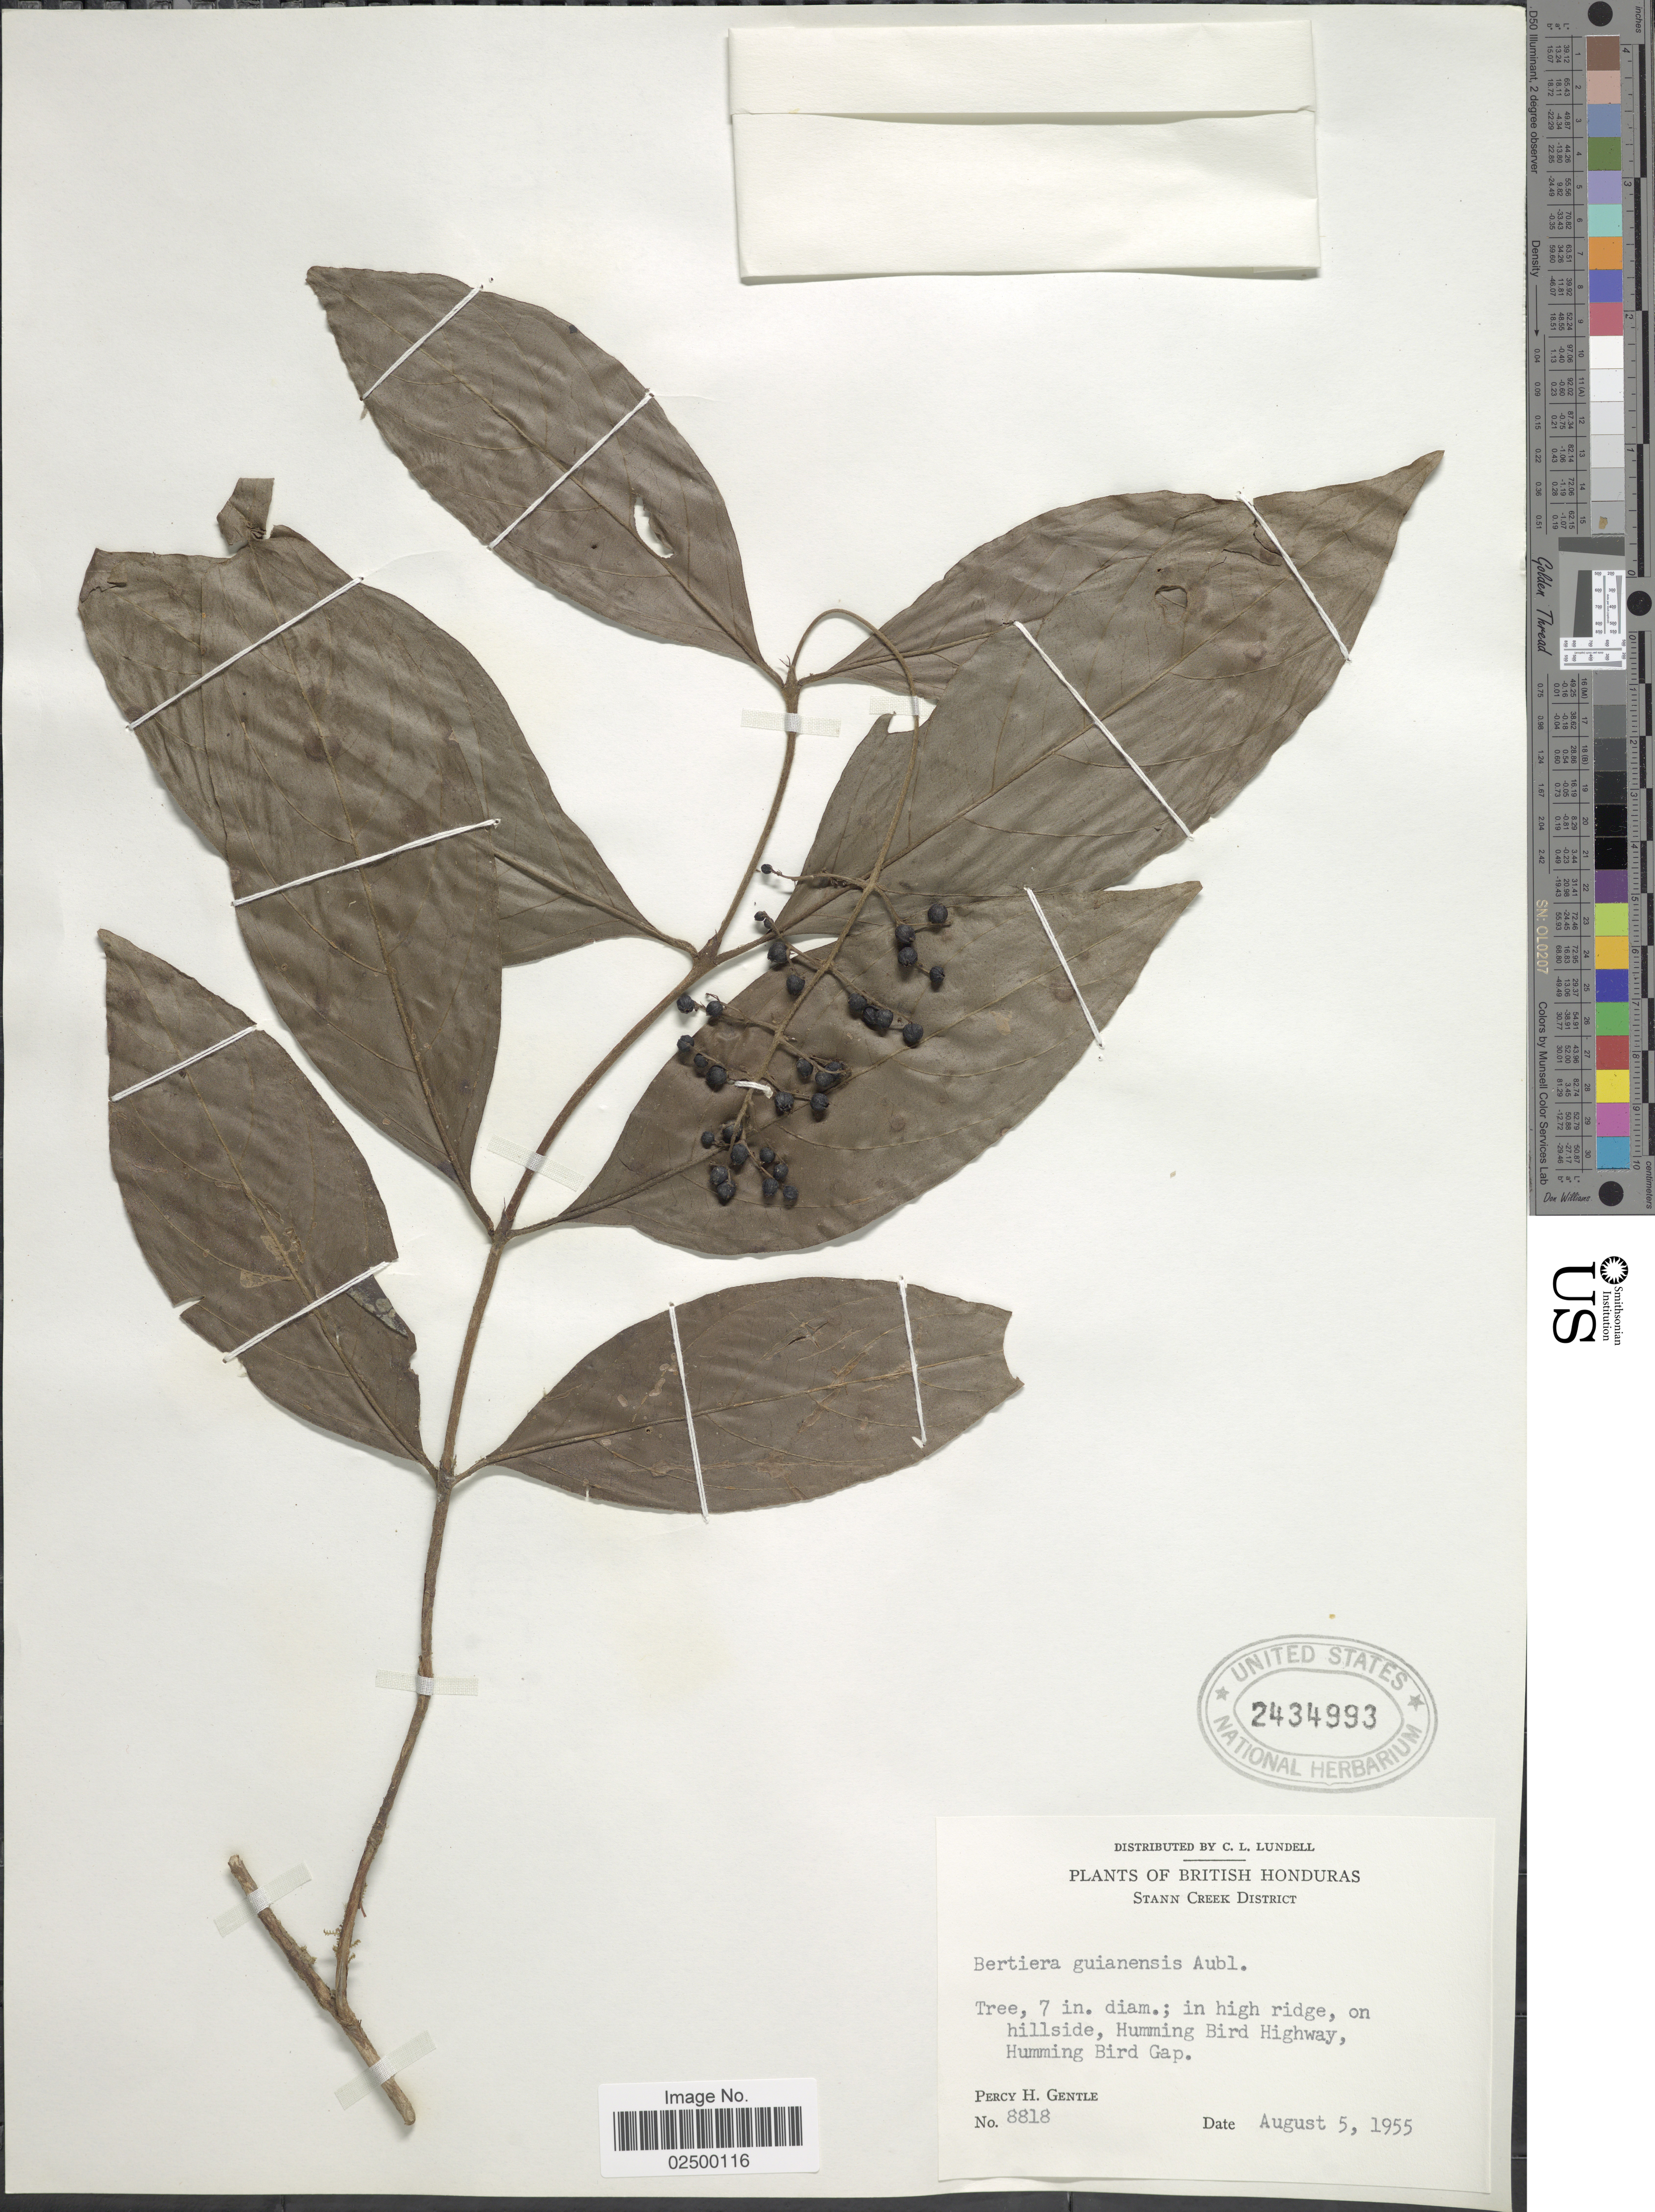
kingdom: Plantae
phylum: Tracheophyta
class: Magnoliopsida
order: Gentianales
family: Rubiaceae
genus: Bertiera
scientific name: Bertiera guianensis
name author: Aubl.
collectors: P. H. Gentle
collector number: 8818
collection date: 1955-08-05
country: Belize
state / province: Stann Creek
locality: British Honduras, Stann Creek District, in high ridge, on hillside, Humming Bird Highway, Humming Bird Gap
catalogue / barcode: US 2434993